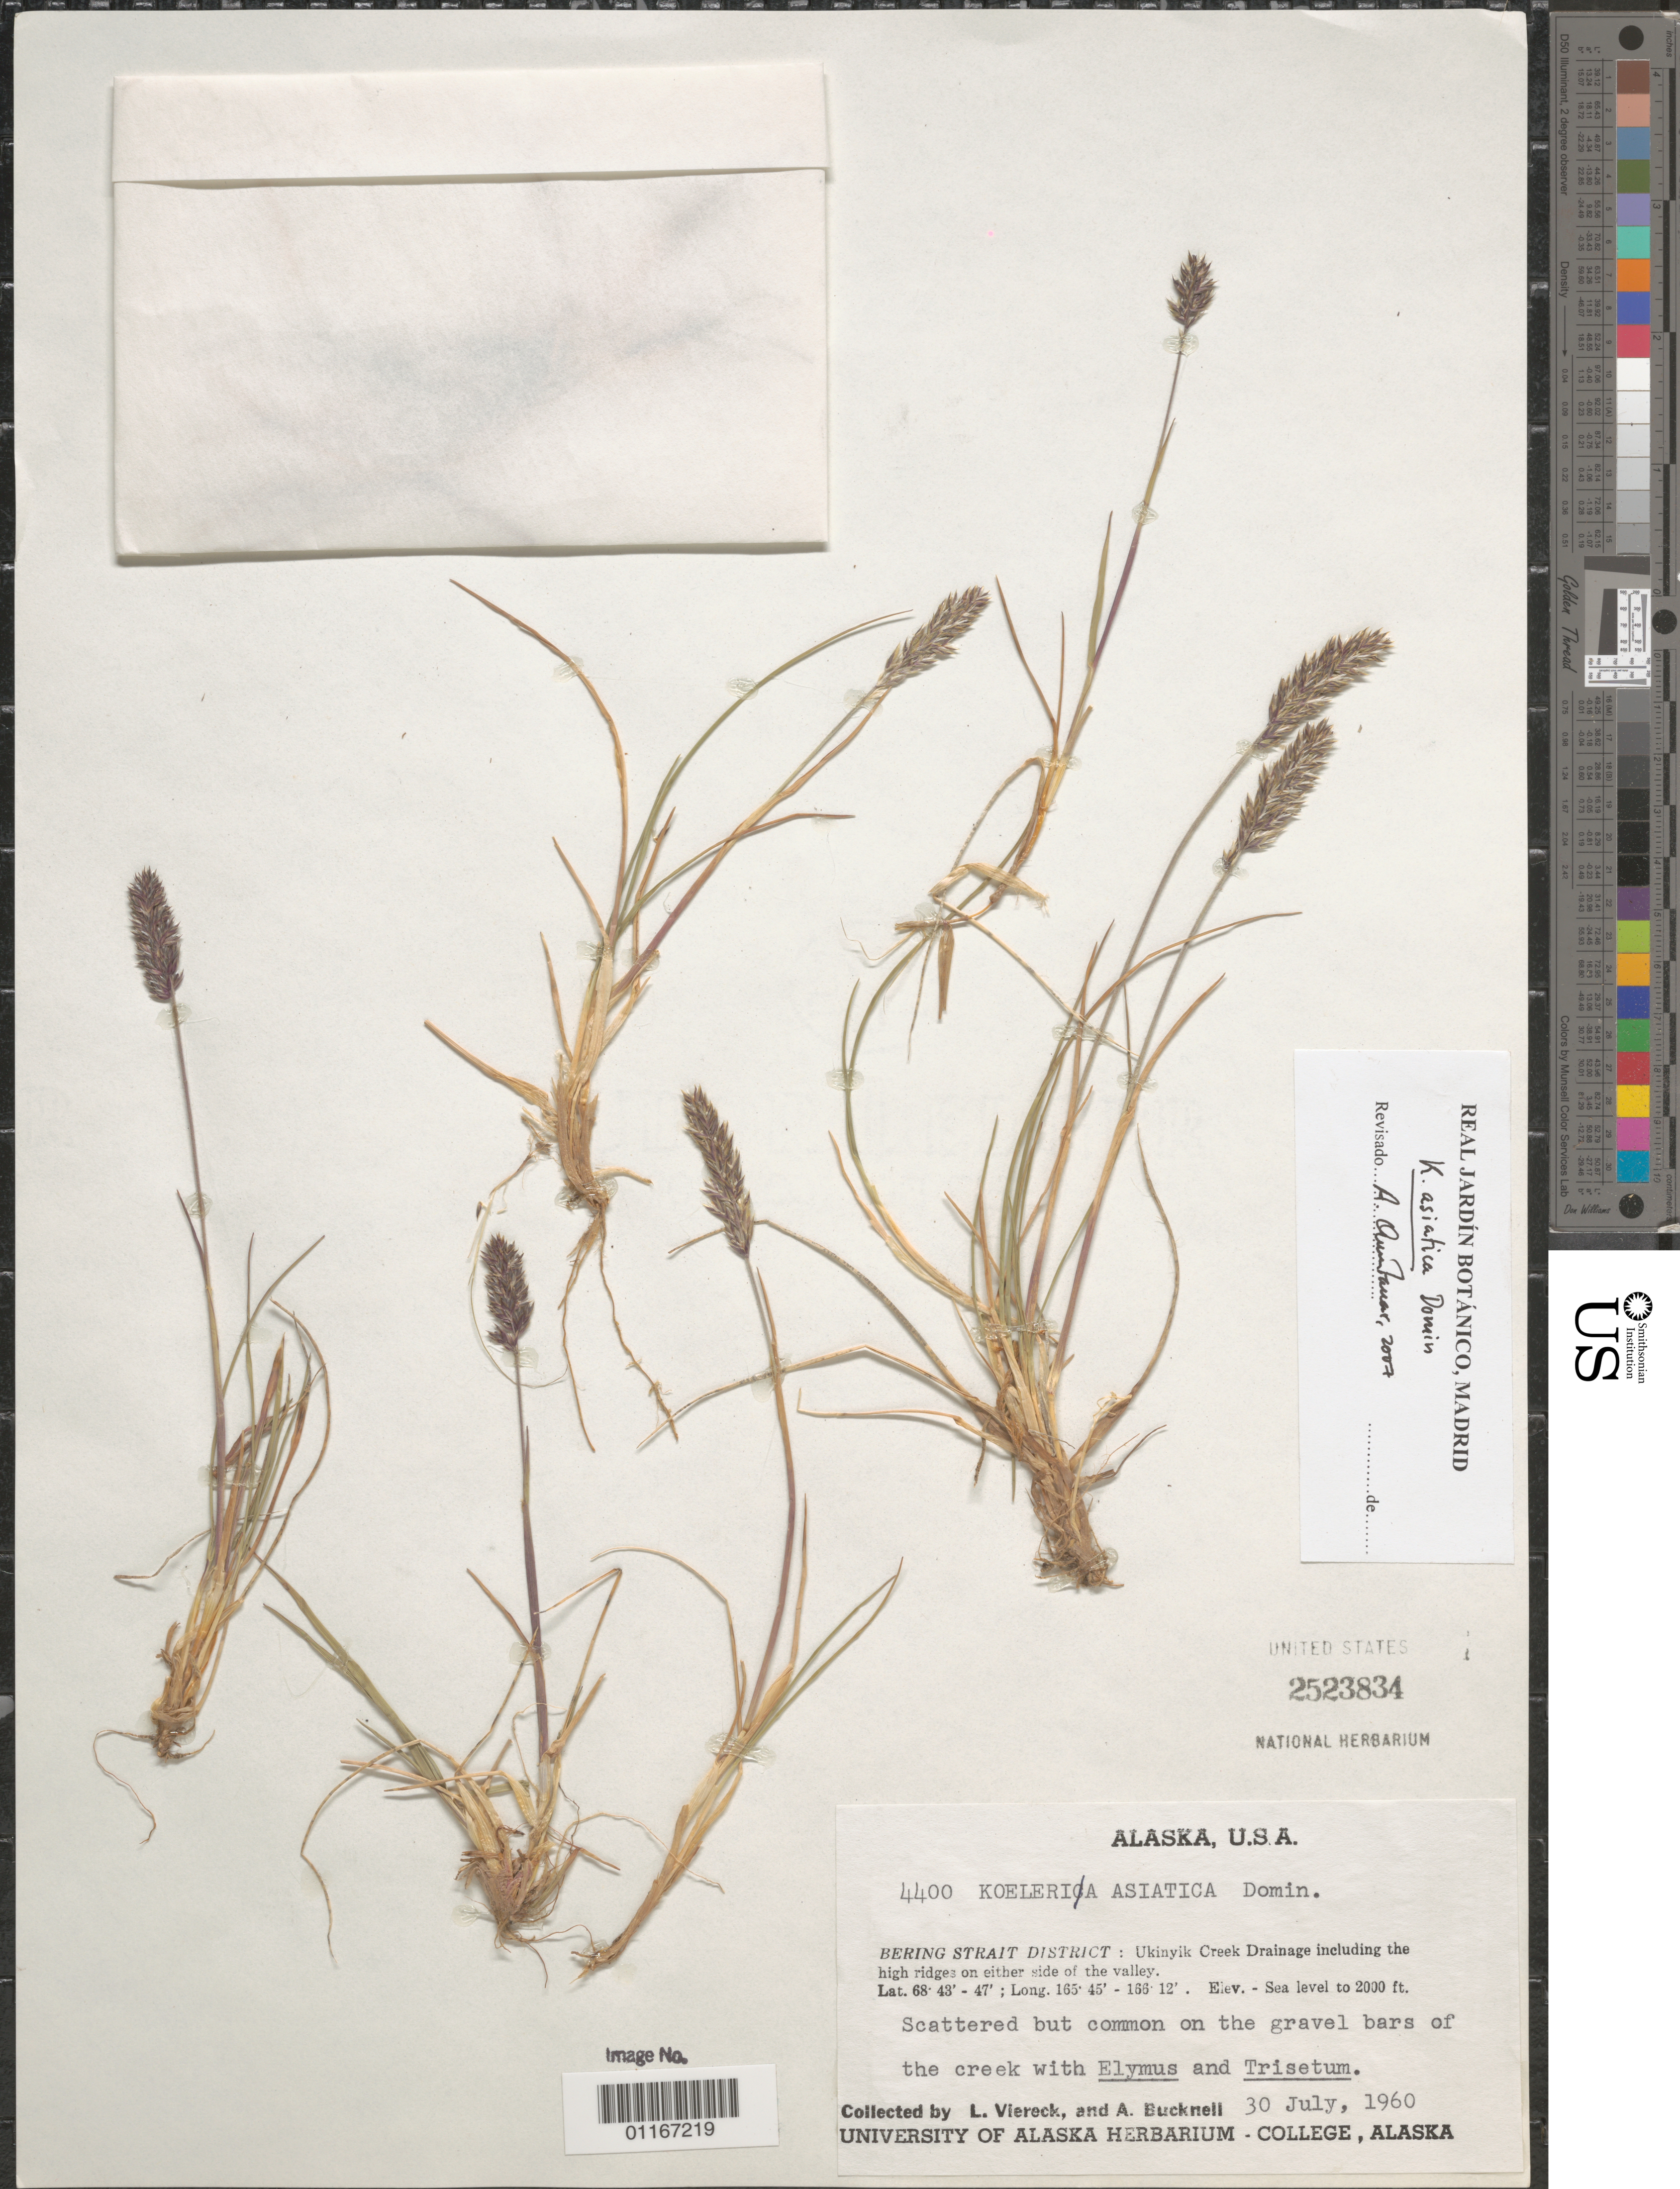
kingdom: Plantae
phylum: Tracheophyta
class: Liliopsida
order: Poales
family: Poaceae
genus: Koeleria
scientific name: Koeleria asiatica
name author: Domin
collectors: L. Viereck & A. Bucknell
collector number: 4400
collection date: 1960-07-30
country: United States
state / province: Alaska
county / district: Bering Strait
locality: Ukinyik Creek Drainage including the high ridges on either side of the valley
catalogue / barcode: US 2523834